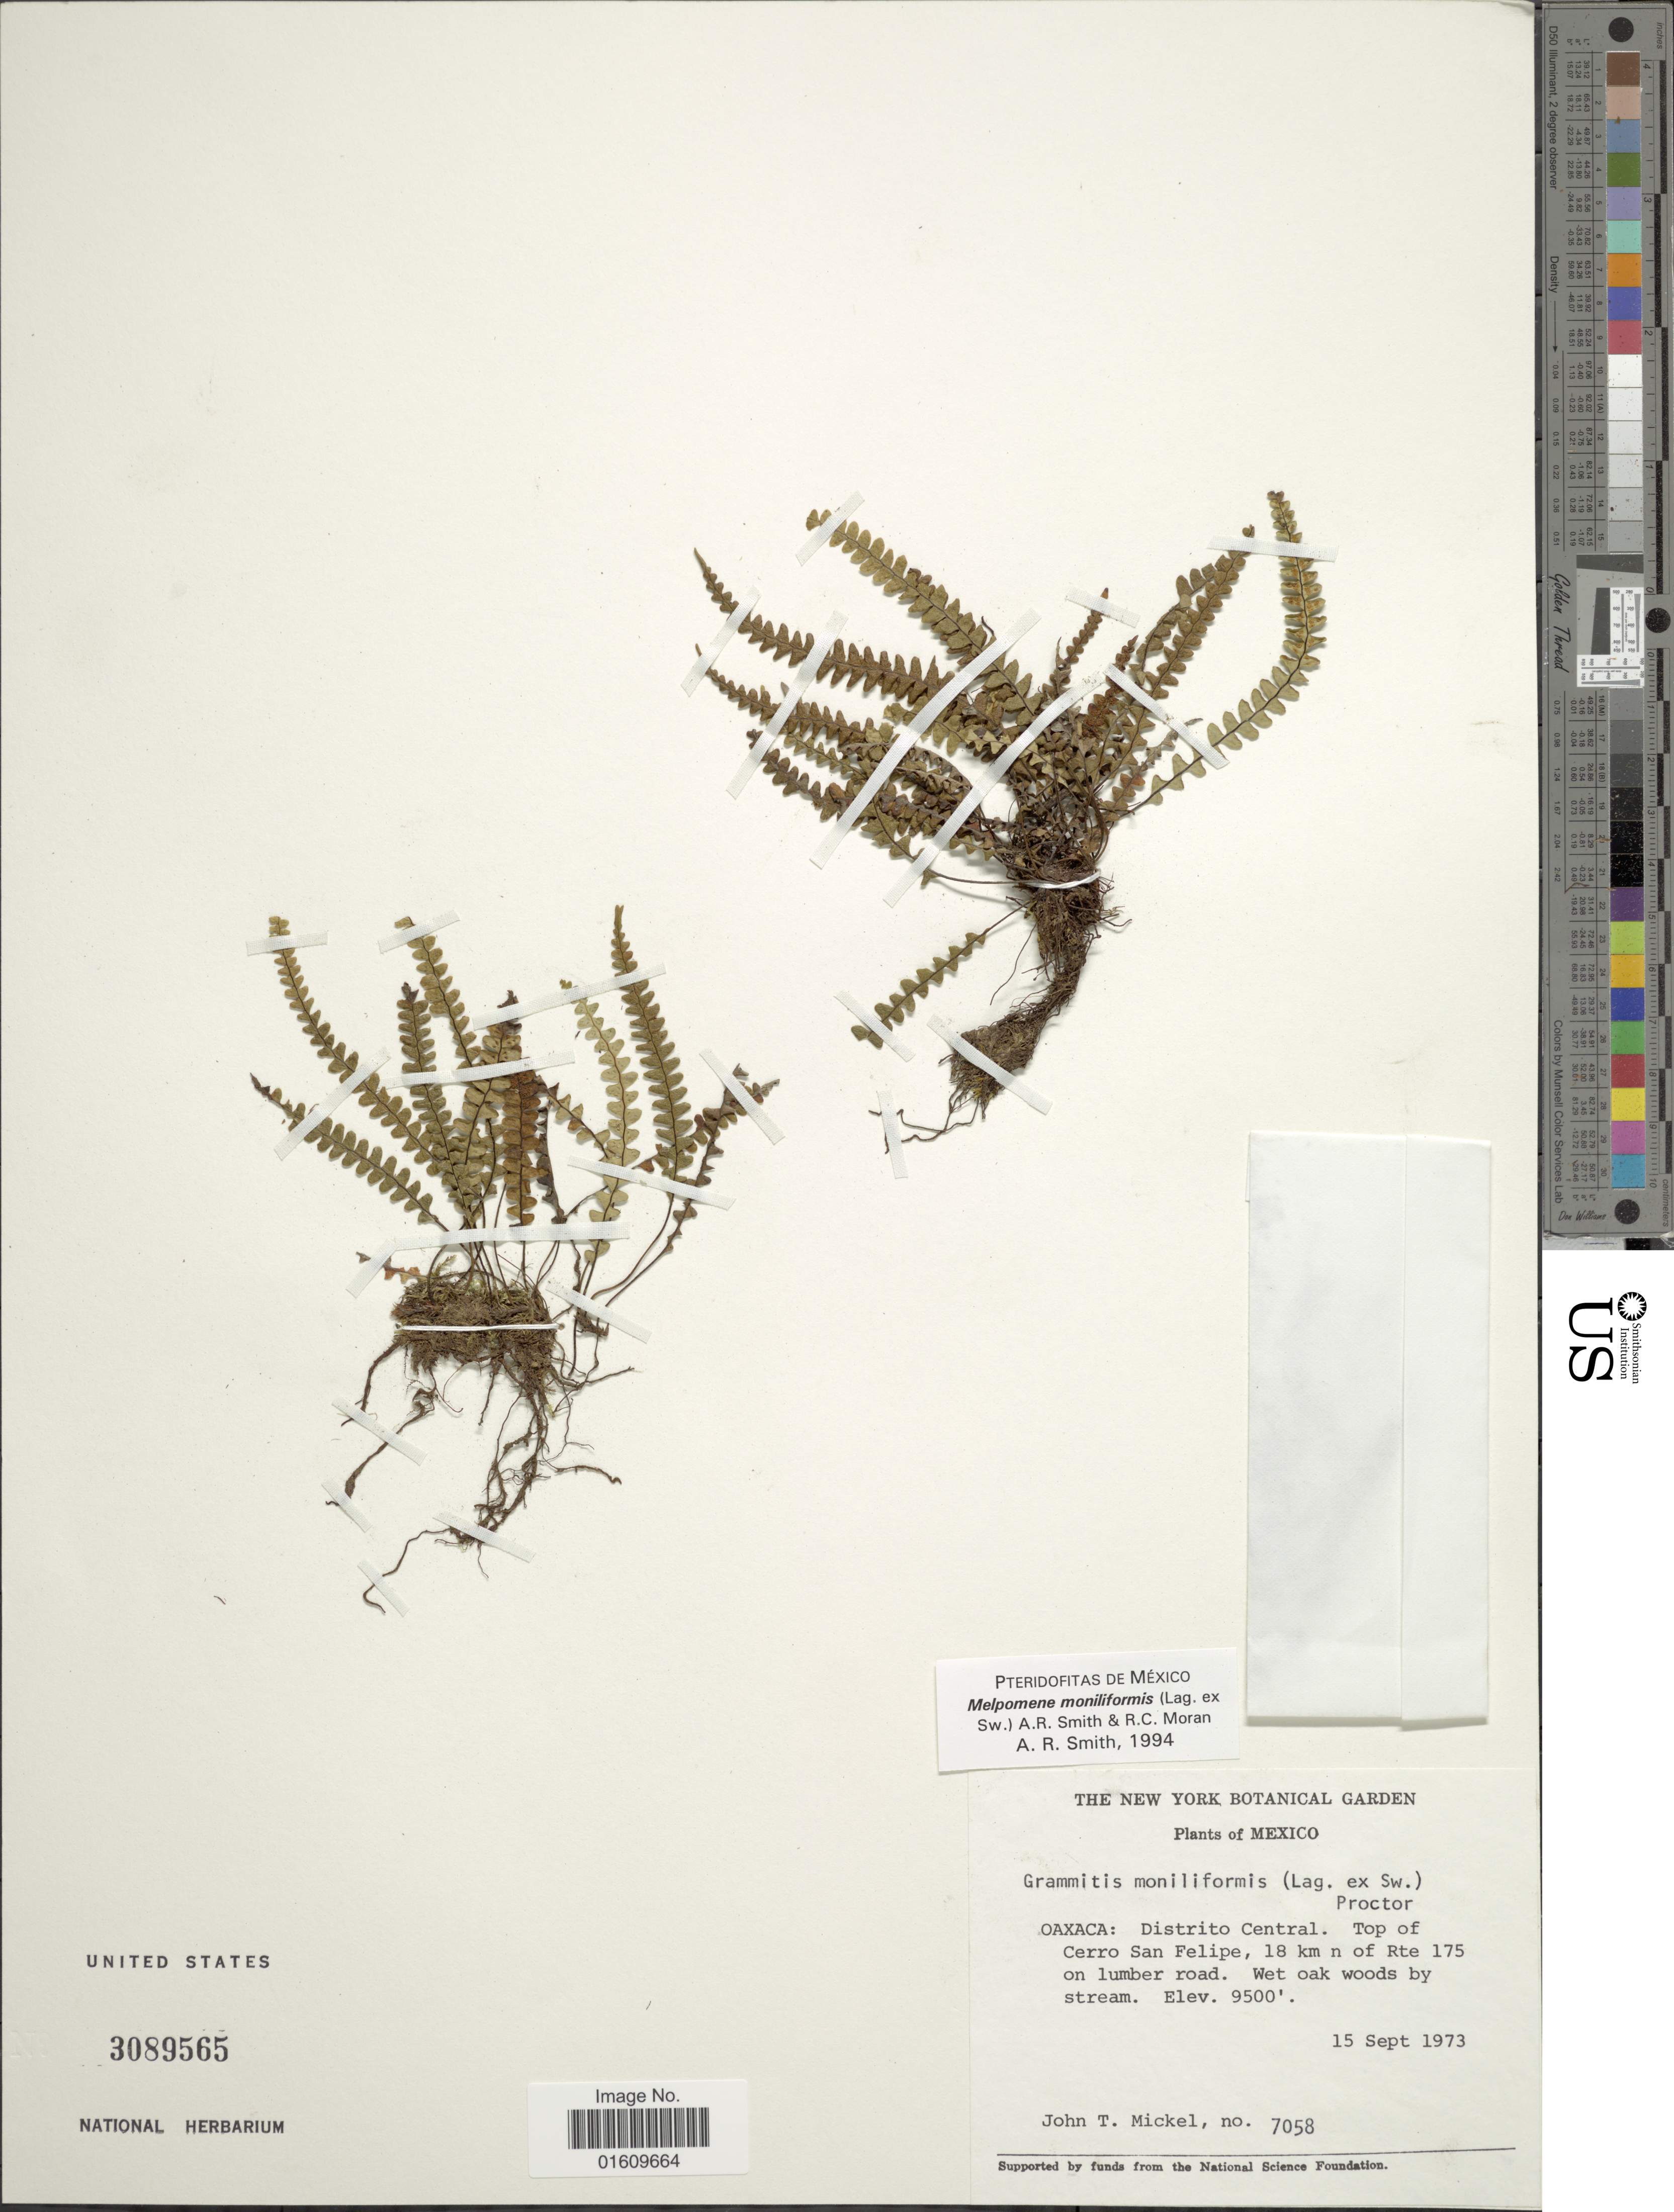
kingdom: Plantae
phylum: Tracheophyta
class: Polypodiopsida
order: Polypodiales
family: Polypodiaceae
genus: Melpomene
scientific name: Melpomene moniliformis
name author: (Lag. ex Sw.) A.R. Sm. & R.C. Moran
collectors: J. T. Mickel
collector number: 7058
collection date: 1973-09-15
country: Mexico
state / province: Oaxaca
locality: Oaxaca: Distrito Central, Top of Cerro San Felipe, 18 km n of Rte 175 on lumber road. wet oak woods by stream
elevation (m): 2896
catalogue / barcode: US 3089565